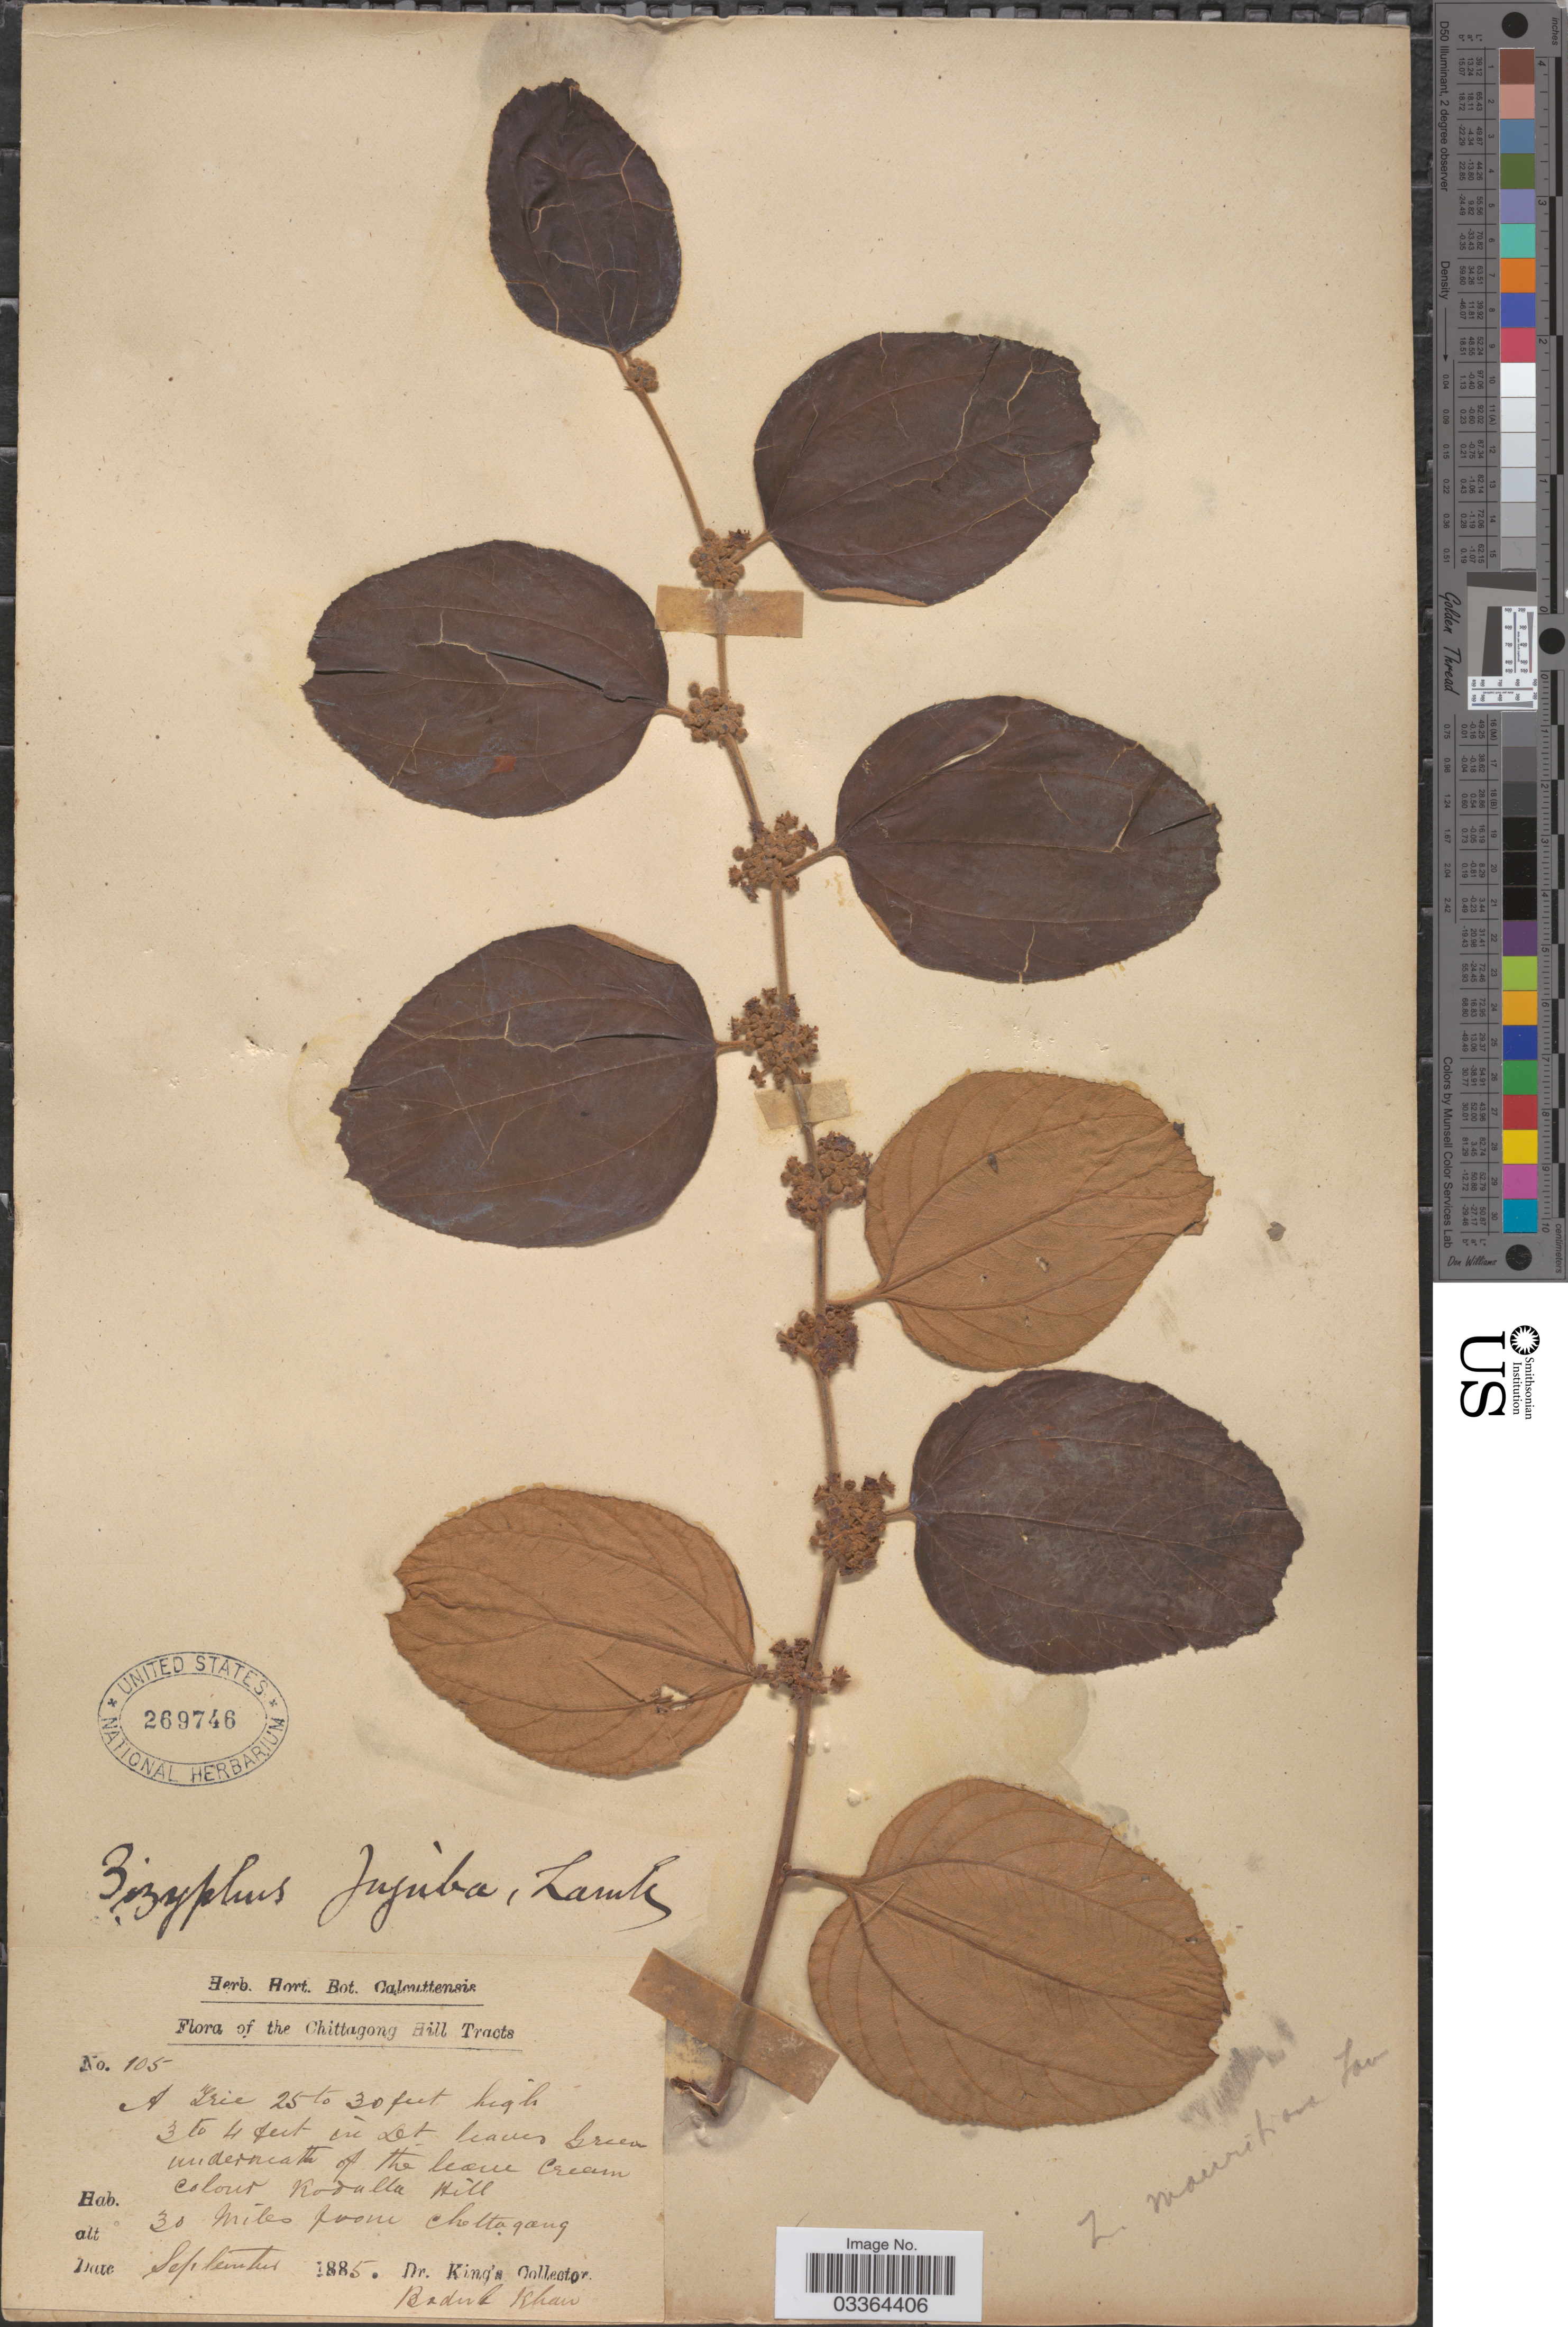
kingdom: Plantae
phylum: Tracheophyta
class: Magnoliopsida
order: Rosales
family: Rhamnaceae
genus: Ziziphus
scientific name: Ziziphus mauritiana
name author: Lam.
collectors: Dr. King's collector & B. Khan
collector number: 105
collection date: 1885-09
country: Bangladesh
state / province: Chittagong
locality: The Chittagong Hill Tracts, 30 miles from Chittagong. Kodalla Hill.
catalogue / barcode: US 269746